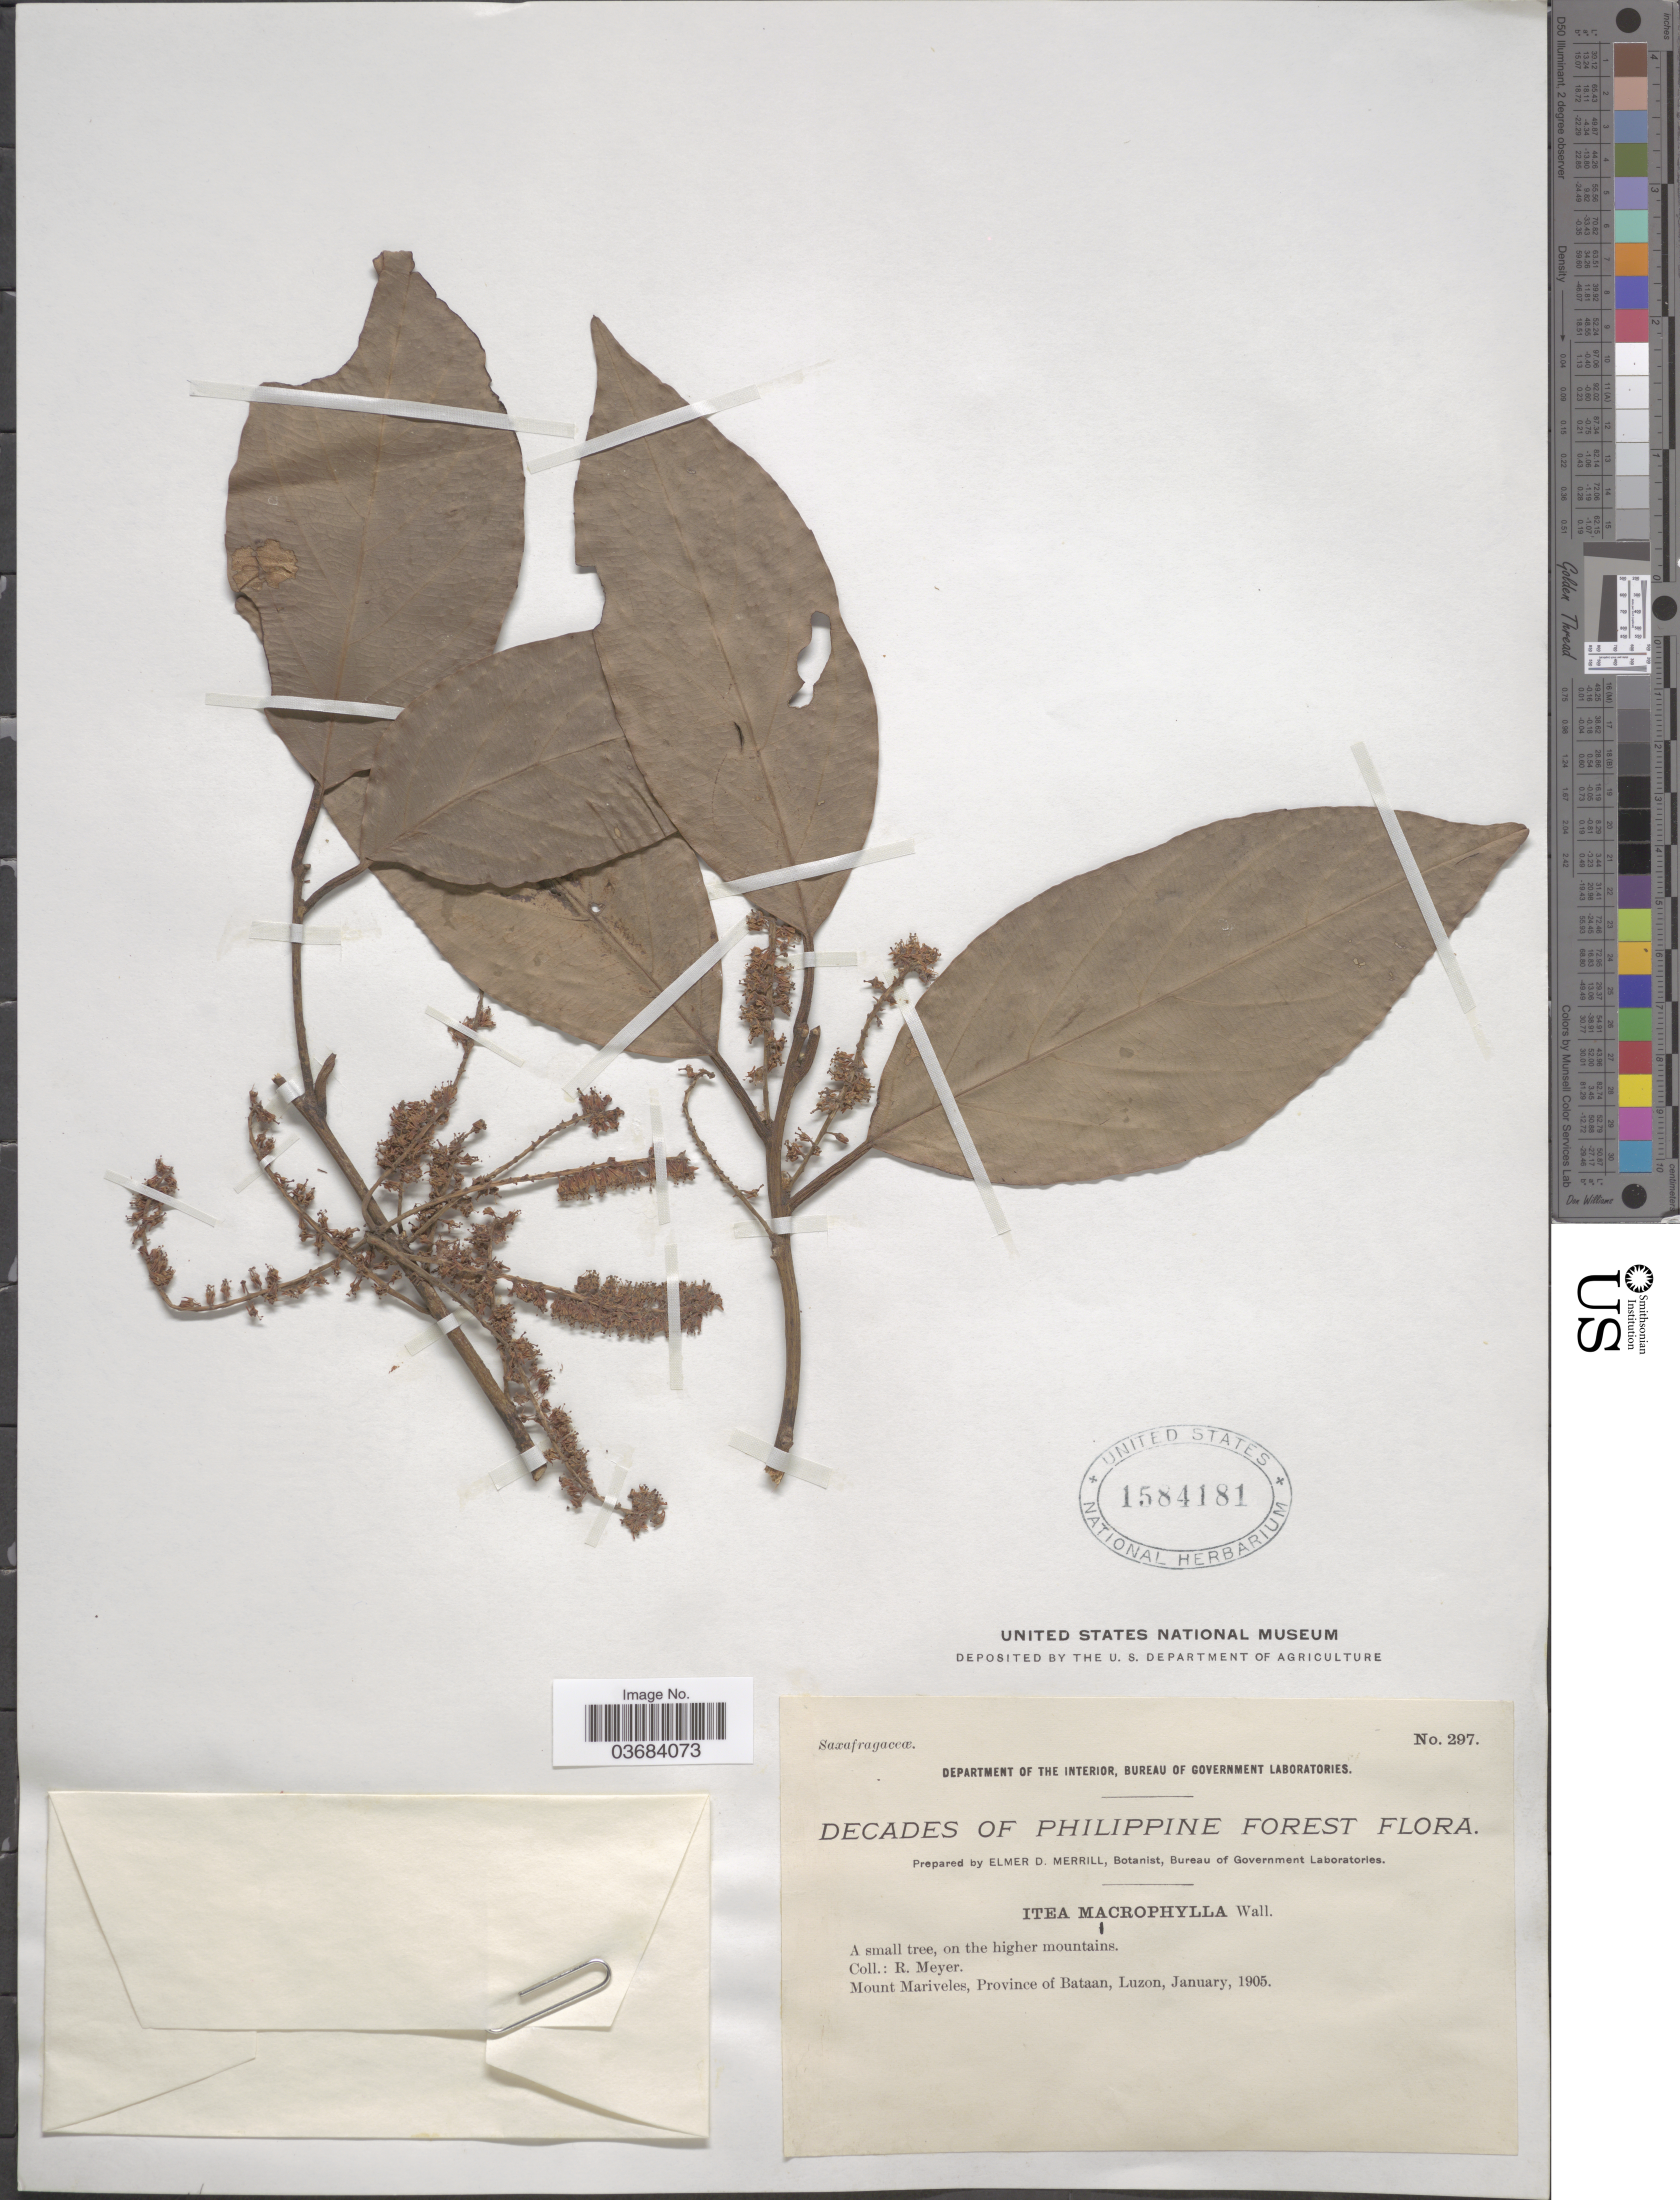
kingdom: Plantae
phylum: Tracheophyta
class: Magnoliopsida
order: Saxifragales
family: Iteaceae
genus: Itea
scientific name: Itea macrophylla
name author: Wall.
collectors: R. Meyer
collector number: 297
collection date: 1905-01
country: Philippines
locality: Mount Mariveles, Province of Bataan, Luzon.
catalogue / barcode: US 1584181